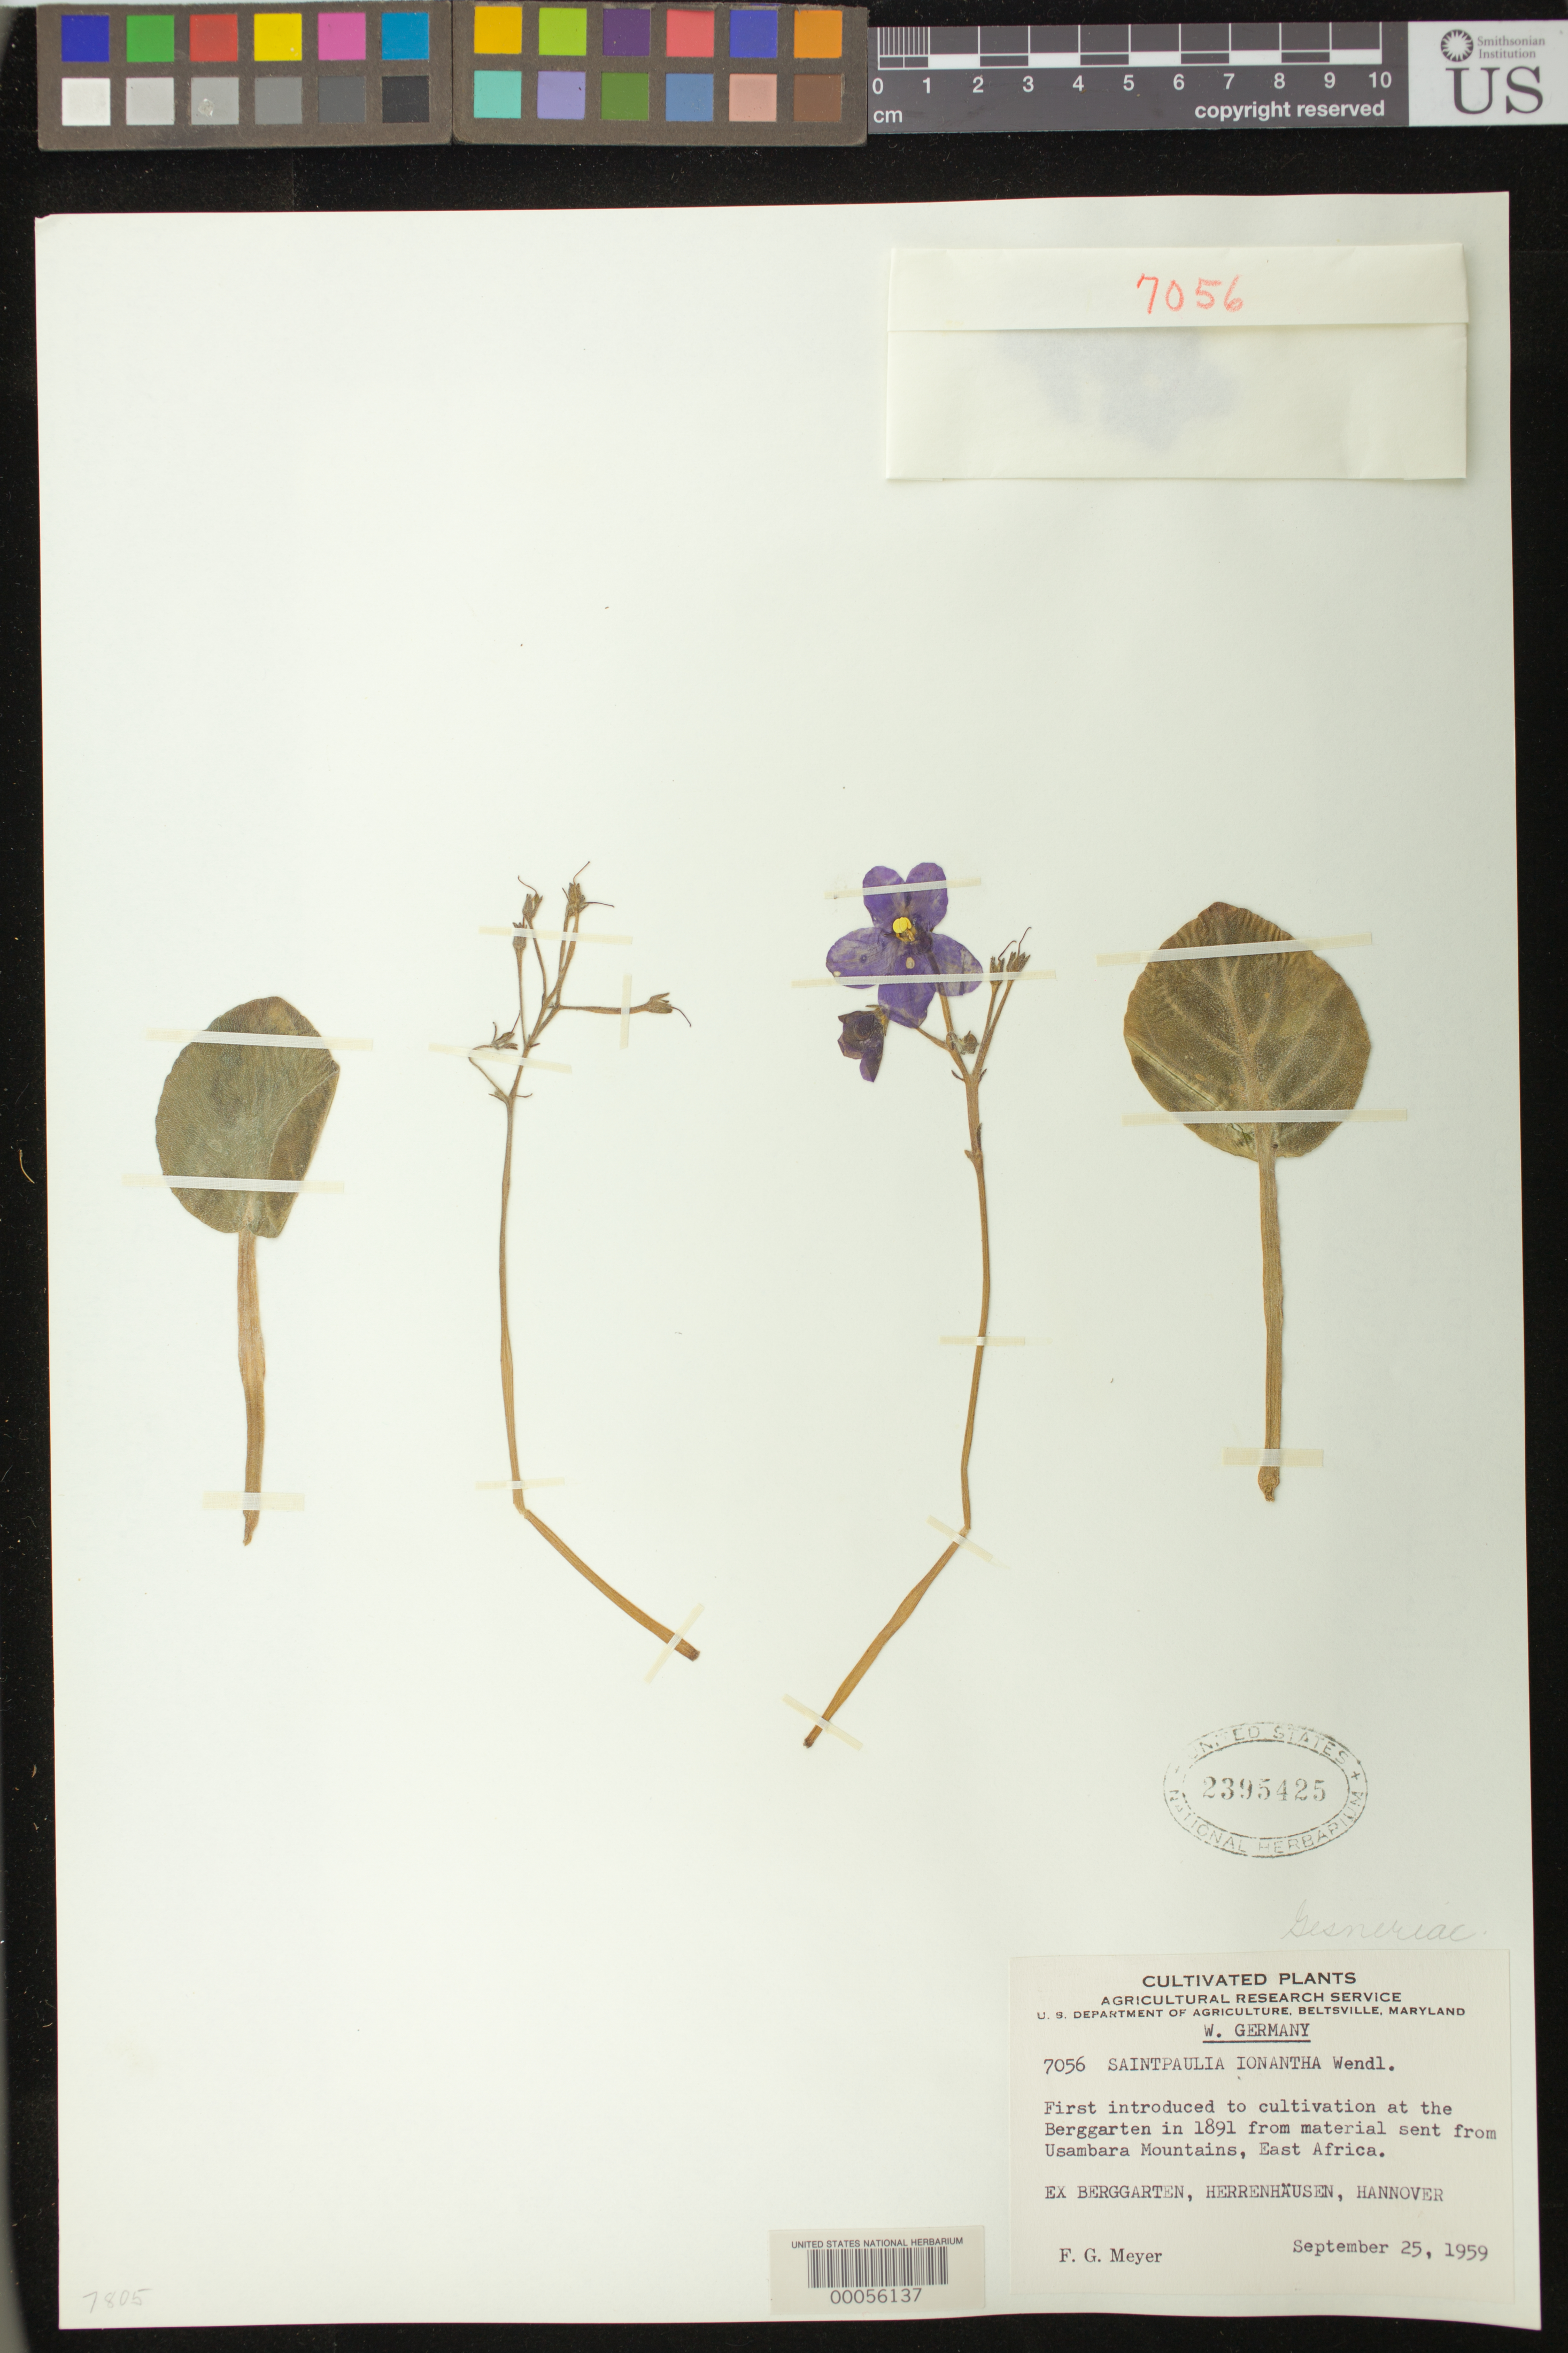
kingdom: Plantae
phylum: Tracheophyta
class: Magnoliopsida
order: Lamiales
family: Gesneriaceae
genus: Streptocarpus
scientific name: Streptocarpus ionanthus subsp. ionanthus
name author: (H. Wendl.) Christenh.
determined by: Skog, Laurence E.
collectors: F. G. Meyer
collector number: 7056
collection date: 1959-09-25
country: Germany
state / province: Niedersachsen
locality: Berggarten-Herrenhausen, Hannover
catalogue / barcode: US 2395425